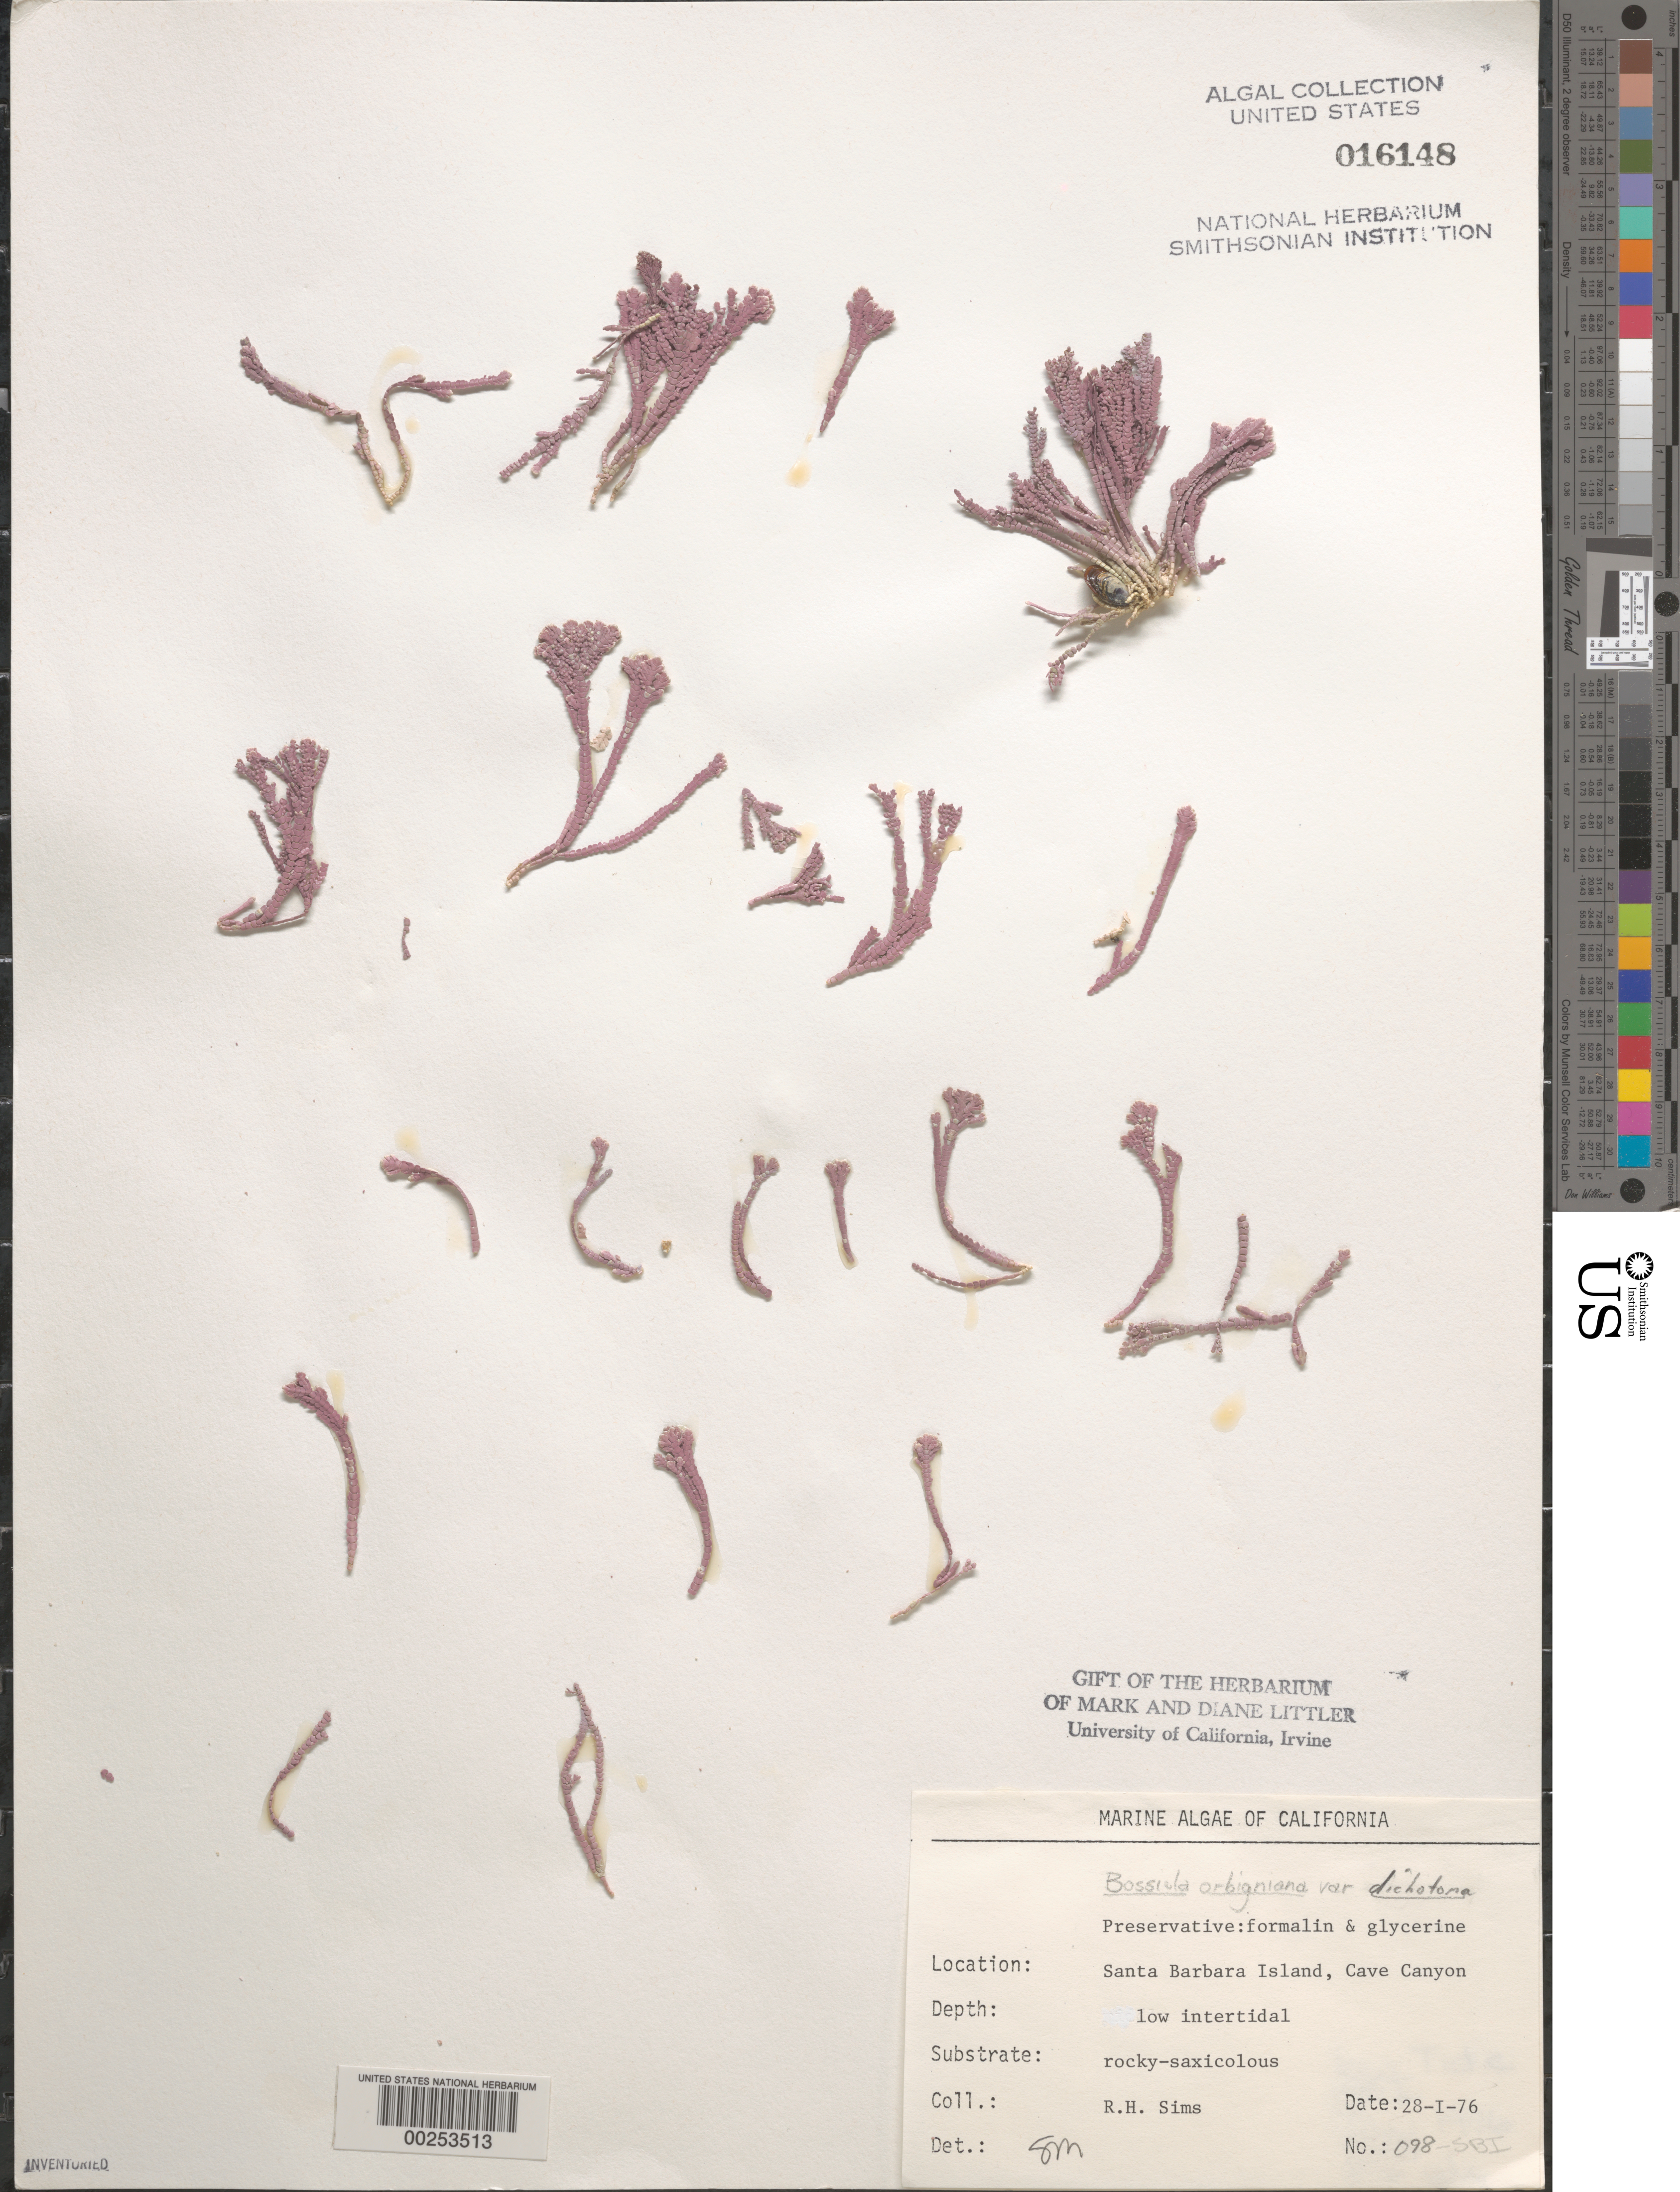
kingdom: Plantae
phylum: Rhodophyta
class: Florideophyceae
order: Corallinales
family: Corallinaceae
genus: Bossiella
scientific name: Bossiella orbigniana subsp. dichotoma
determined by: Murray, S. N.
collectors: R. H. Sims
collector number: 098-sbi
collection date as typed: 28 Jan 1976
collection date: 1976-01-28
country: United States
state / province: California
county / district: Santa Barbara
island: Santa Barbara Island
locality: Cave Canyon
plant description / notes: BLM-SOCALBIGHT Rocky Intertidal Survey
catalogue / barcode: US 16148